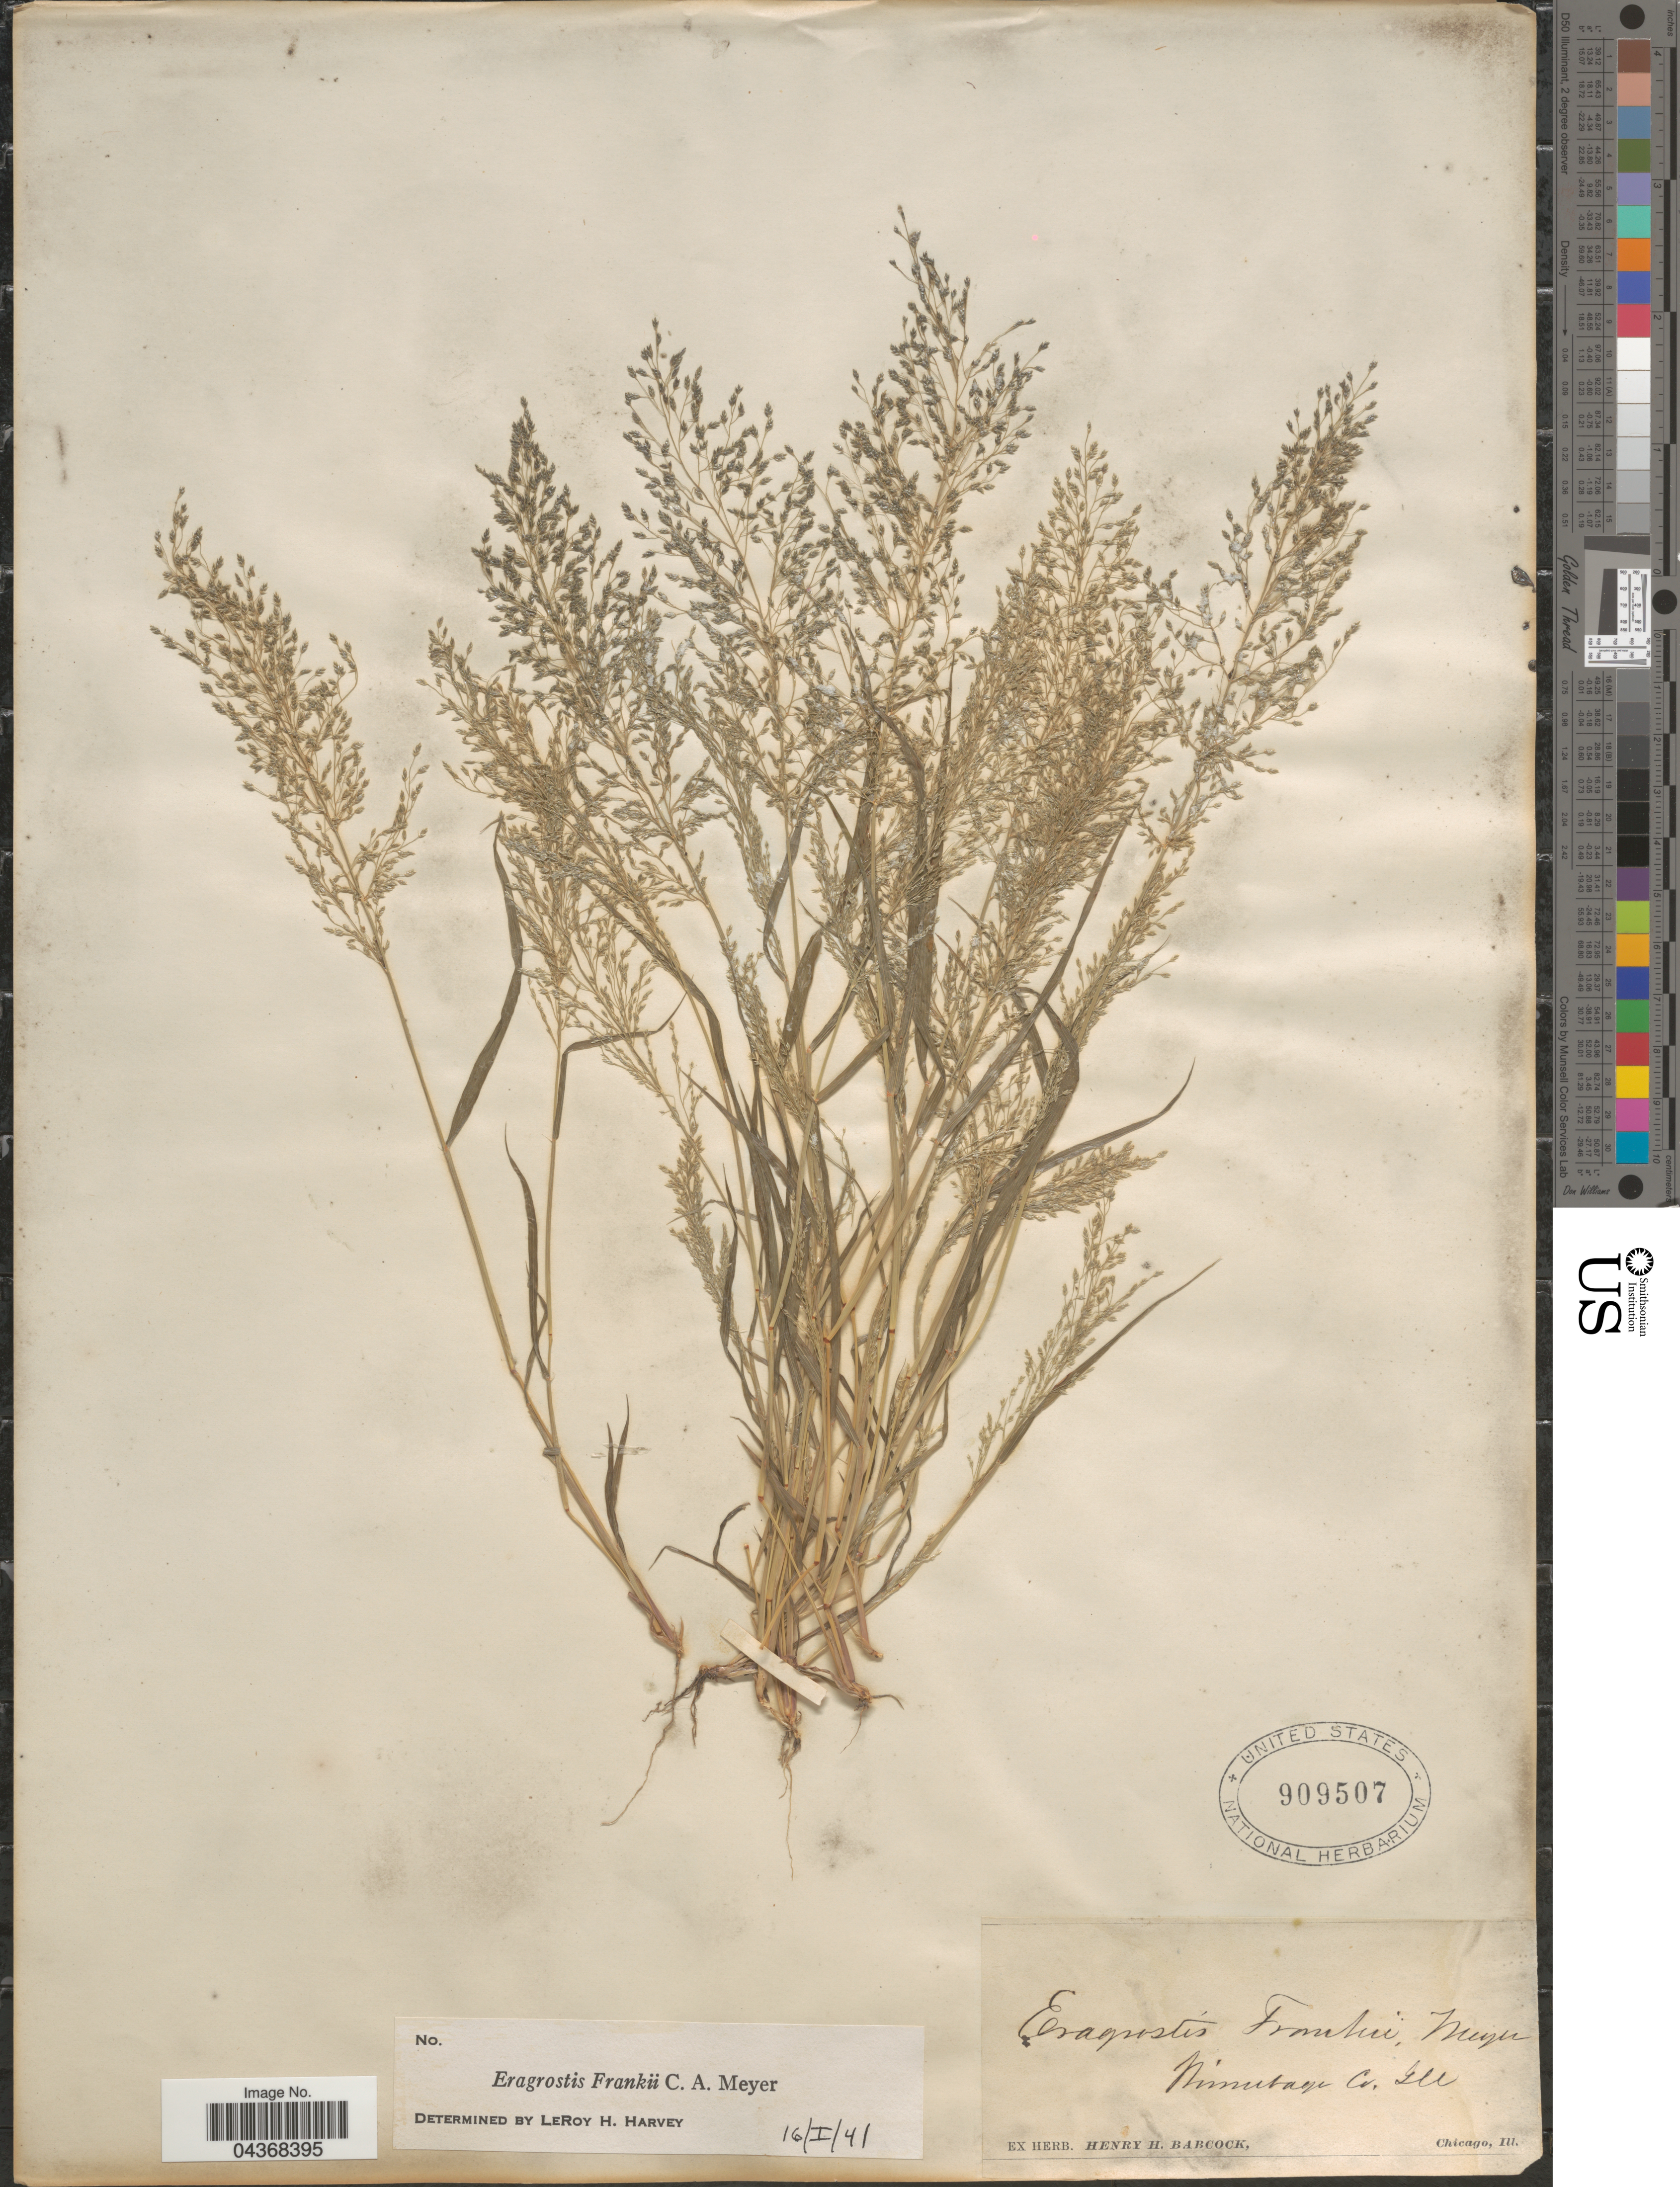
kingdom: Plantae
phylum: Tracheophyta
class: Liliopsida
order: Poales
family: Poaceae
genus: Eragrostis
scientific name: Eragrostis frankii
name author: C.A. Mey. ex Steud.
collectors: ex herb. Henry Homes Babcock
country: United States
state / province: Illinois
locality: Winnebago Co.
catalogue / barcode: US 909507